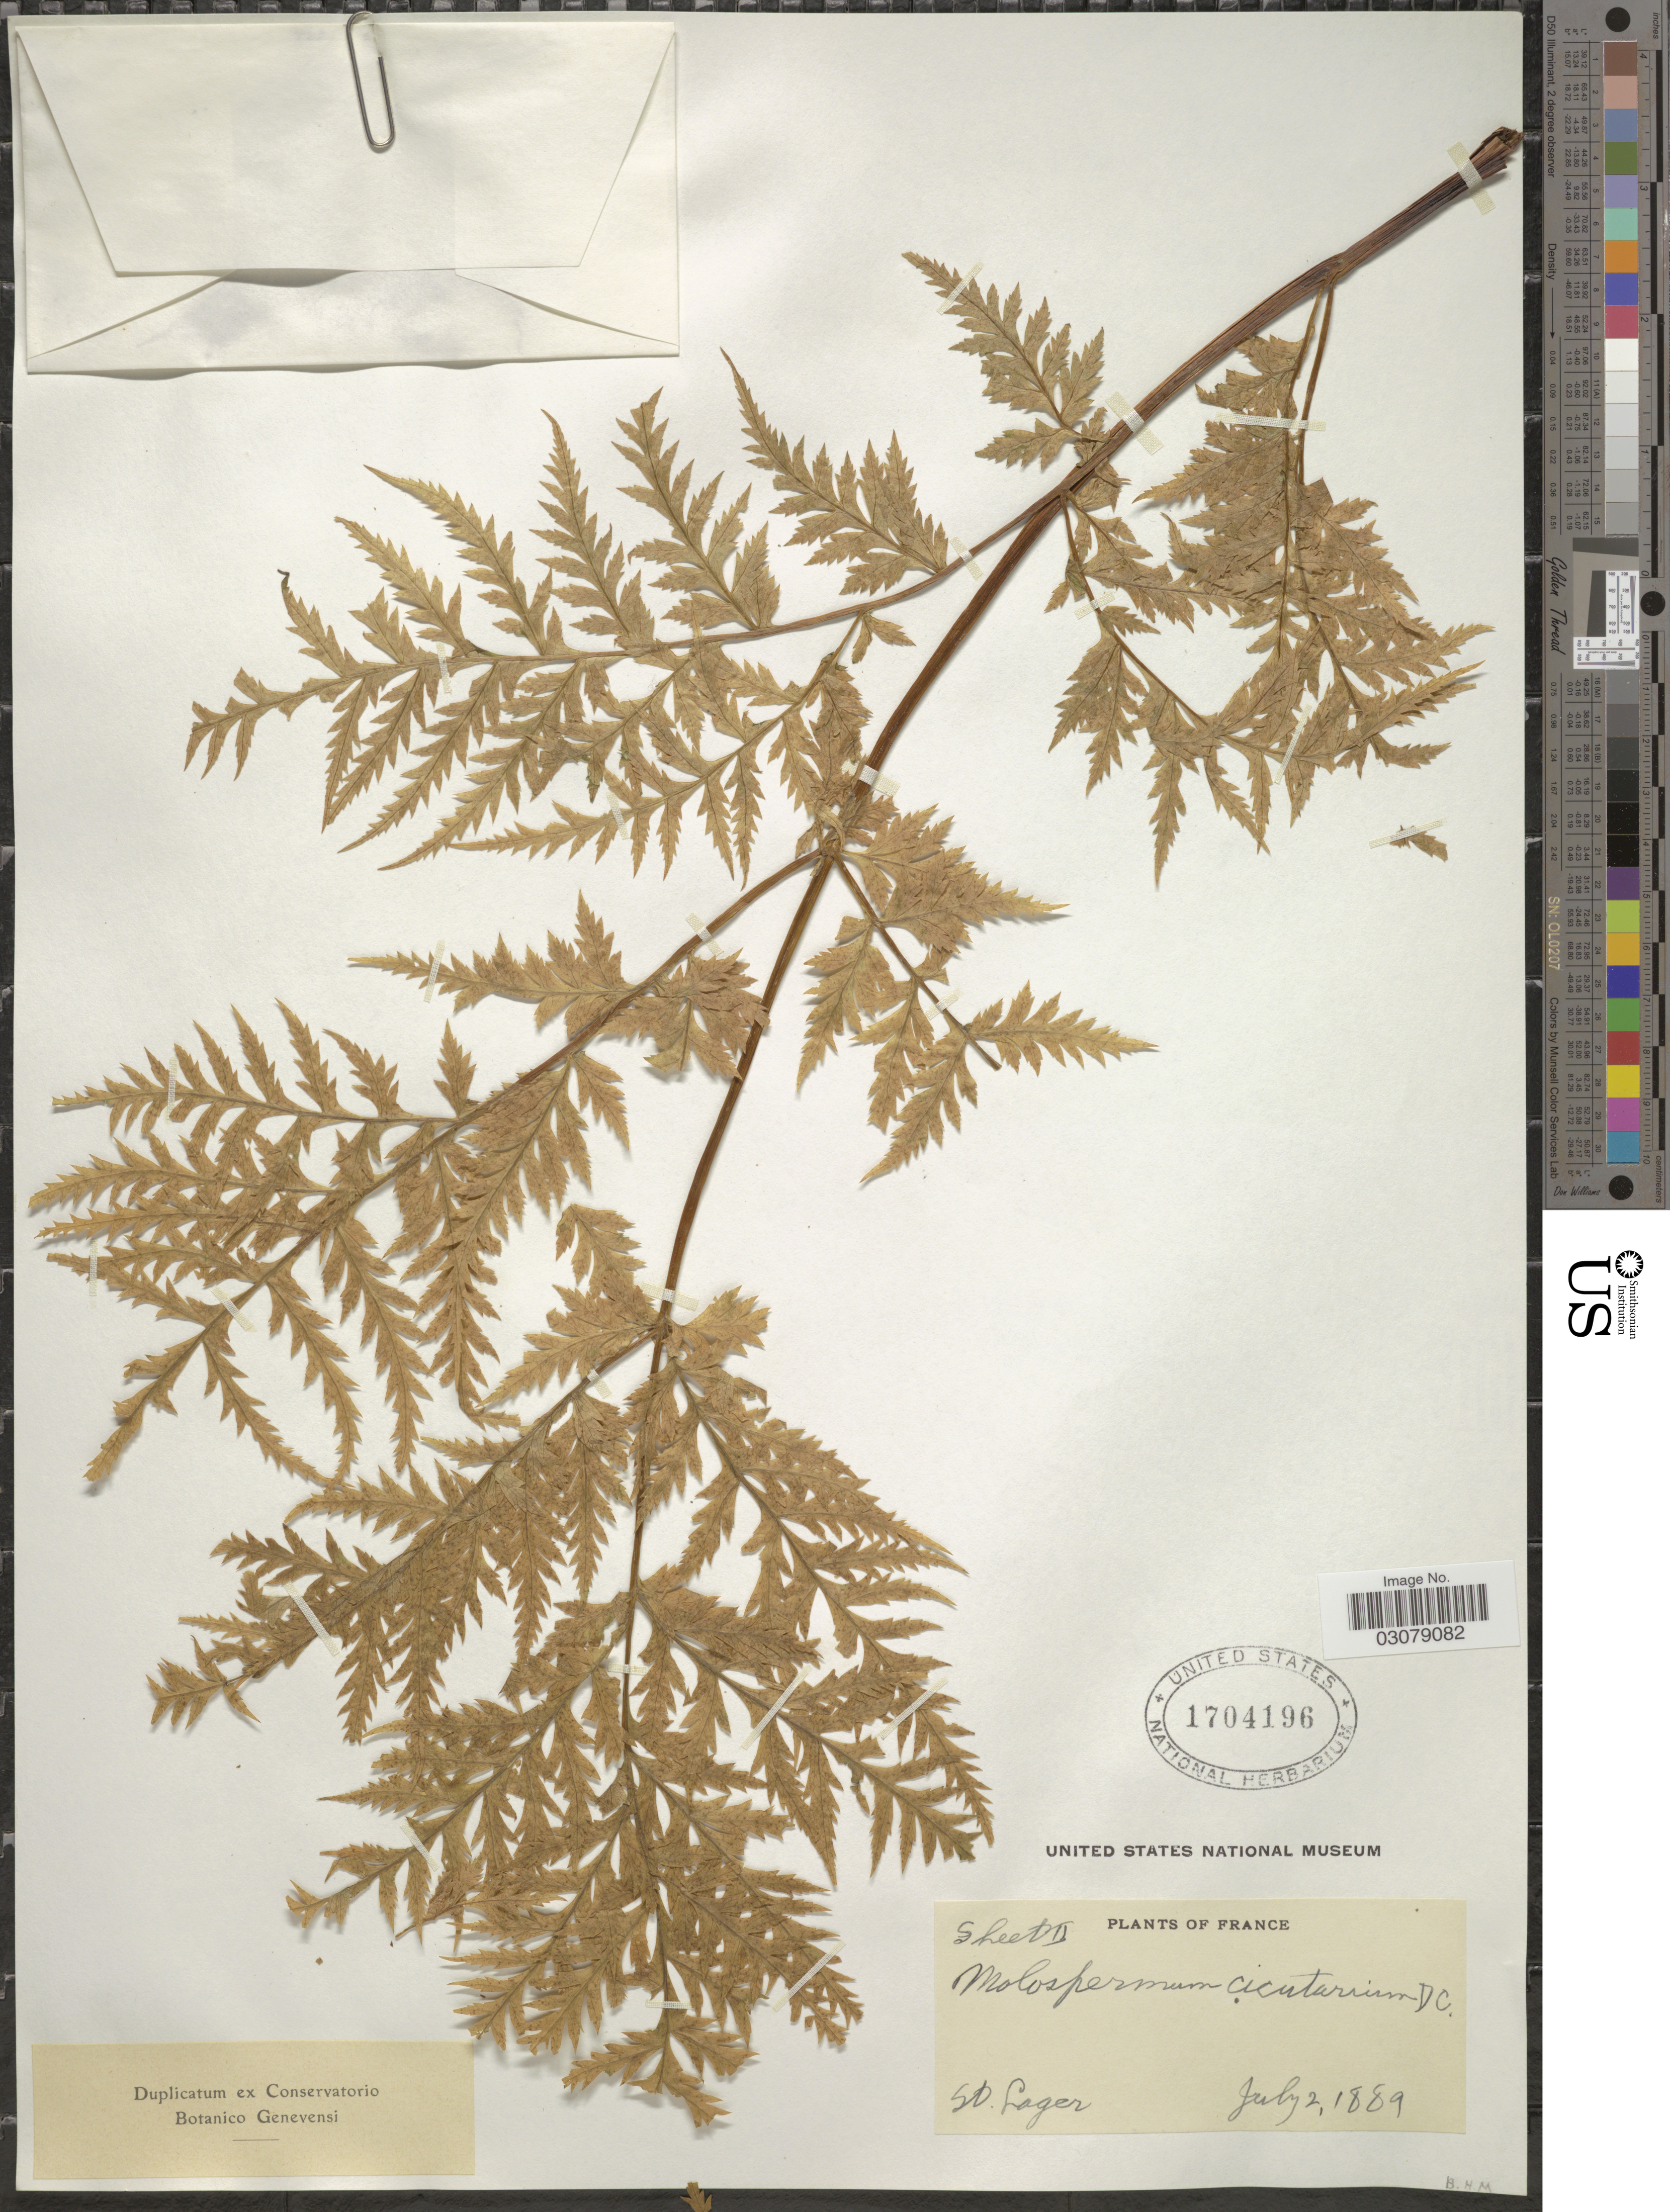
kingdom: Plantae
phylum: Tracheophyta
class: Magnoliopsida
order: Apiales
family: Apiaceae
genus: Molopospermum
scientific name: Molopospermum cicutarium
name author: (Lam.) DC.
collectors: -. St. Lager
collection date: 1889-07-02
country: France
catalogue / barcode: US 1704196